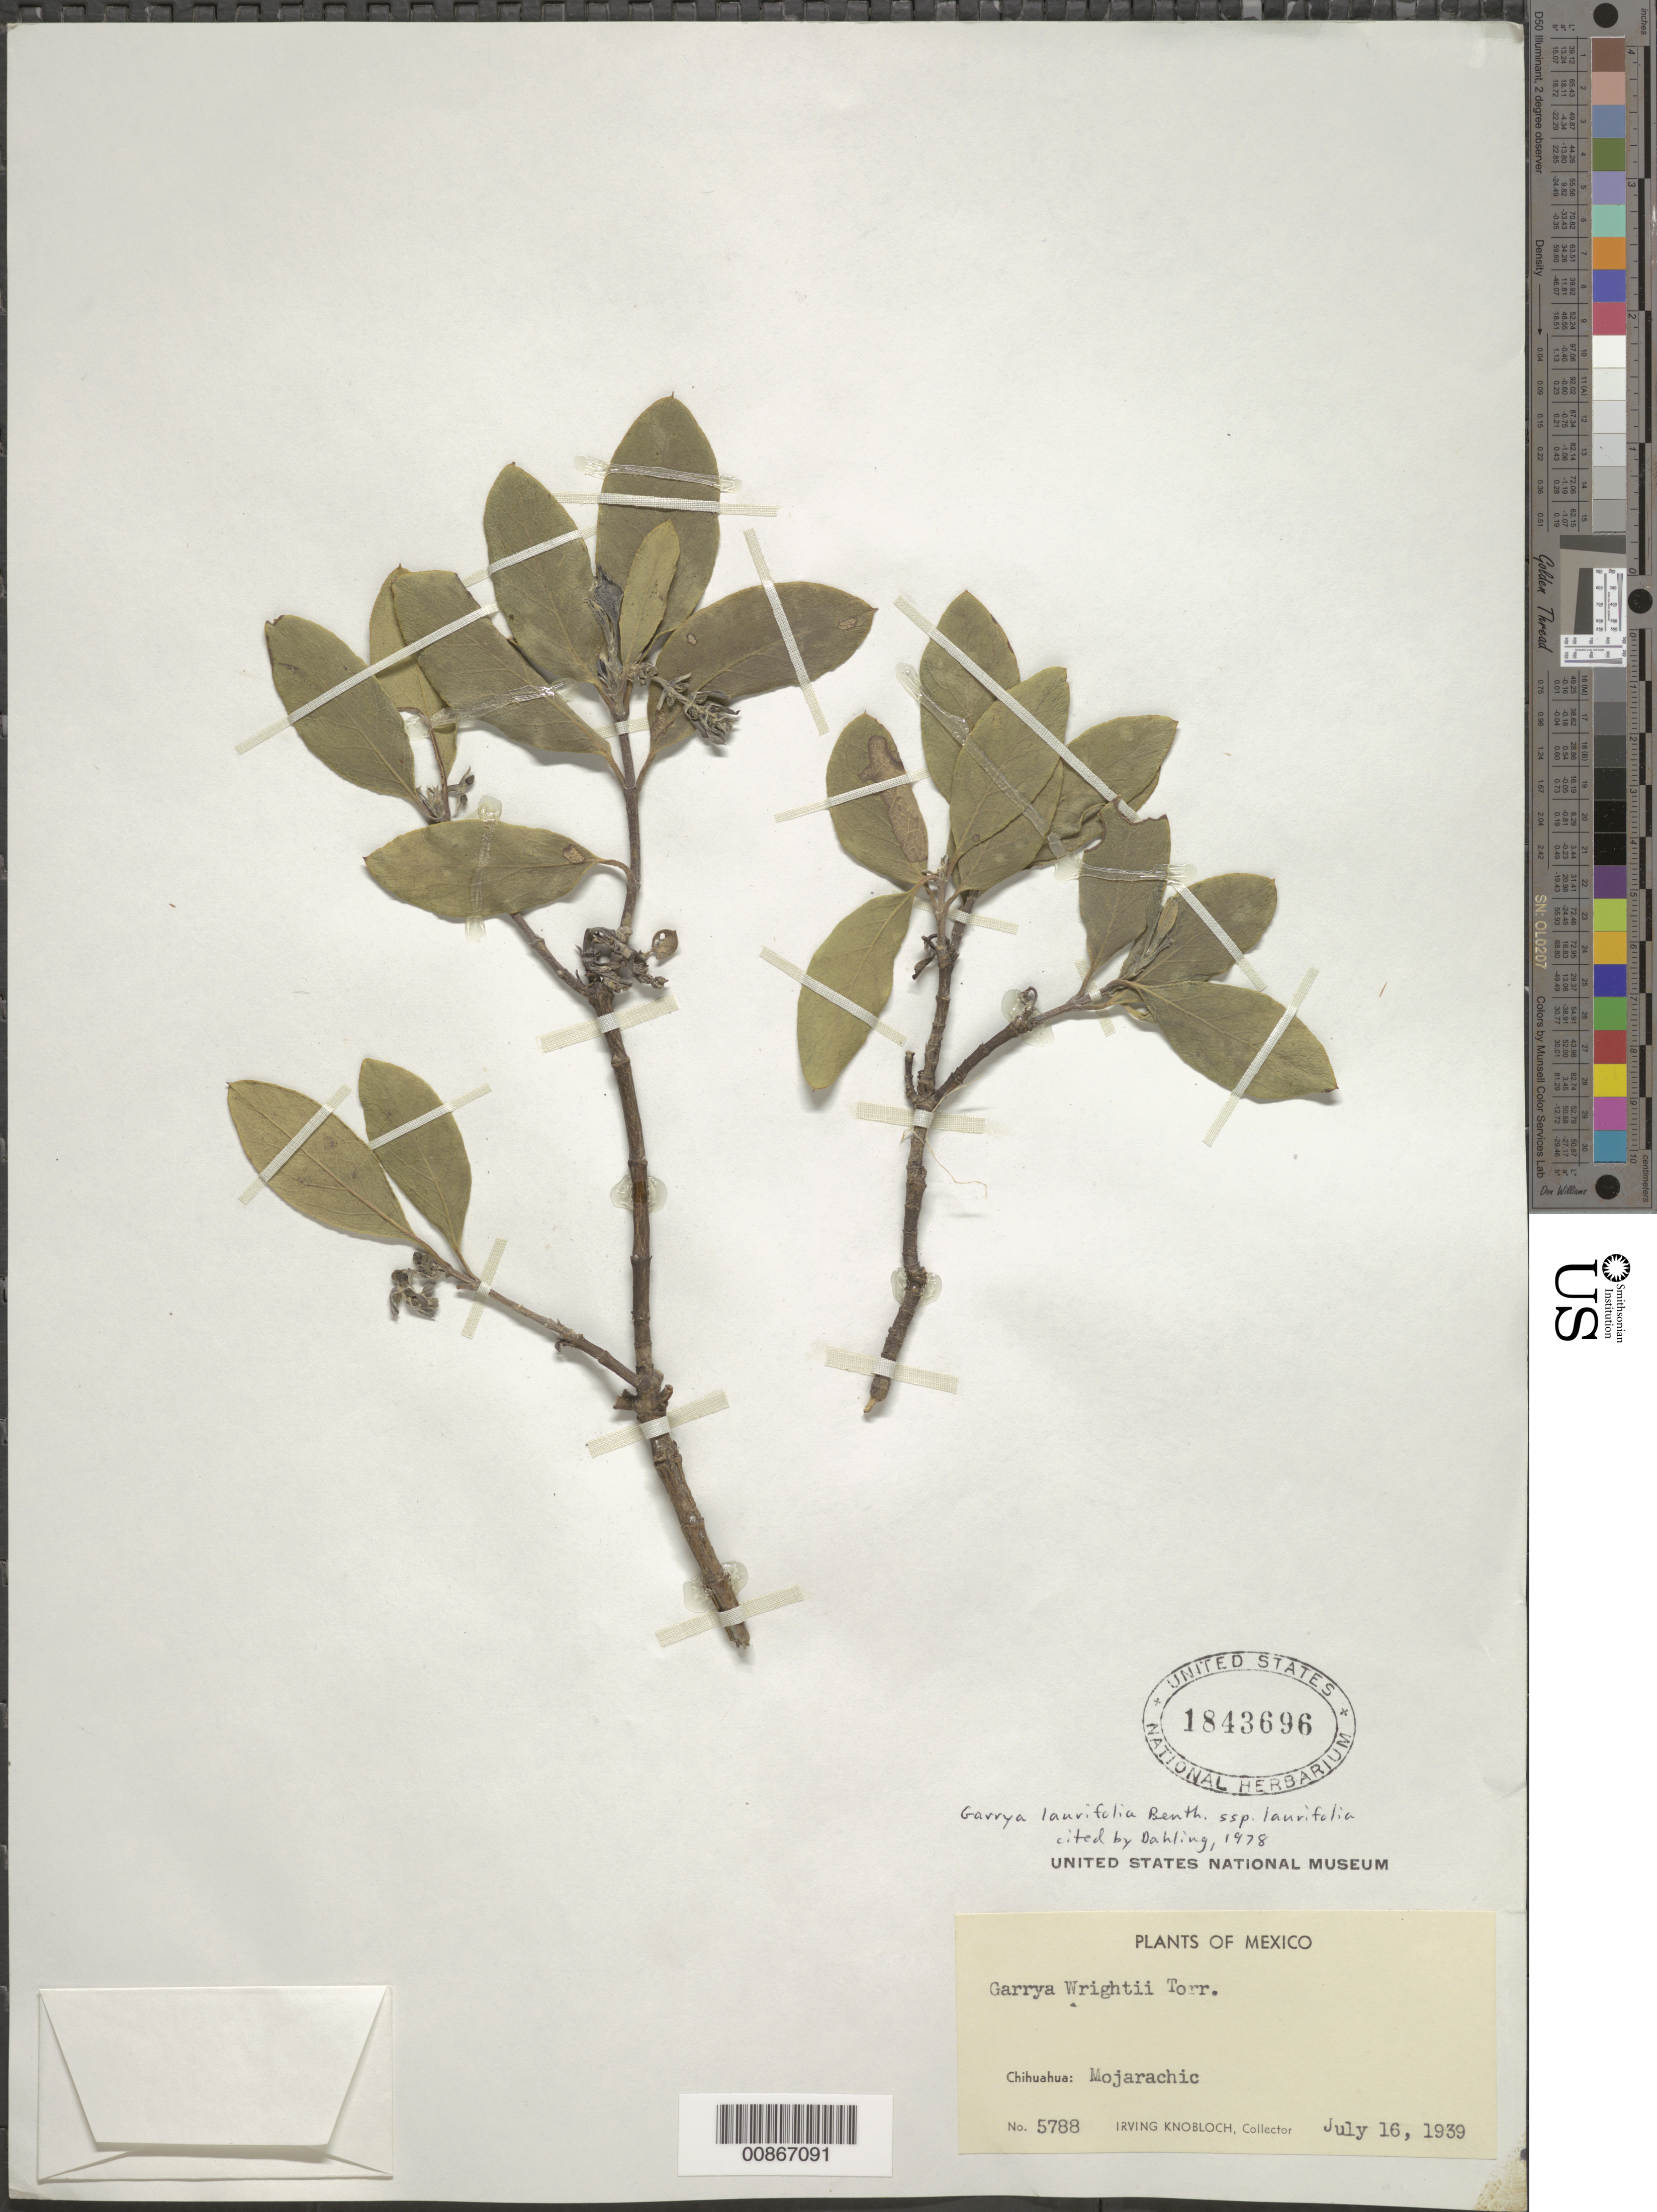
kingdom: Plantae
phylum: Tracheophyta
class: Magnoliopsida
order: Garryales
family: Garryaceae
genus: Garrya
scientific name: Garrya laurifolia subsp. laurifolia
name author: Hartw. ex Benth.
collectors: I. W. Knobloch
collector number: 5788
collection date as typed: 16 Jul 1939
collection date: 1939-07-16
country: Mexico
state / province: Chihuahua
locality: Mojarachic, Chihuahua.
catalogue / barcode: US 1843696